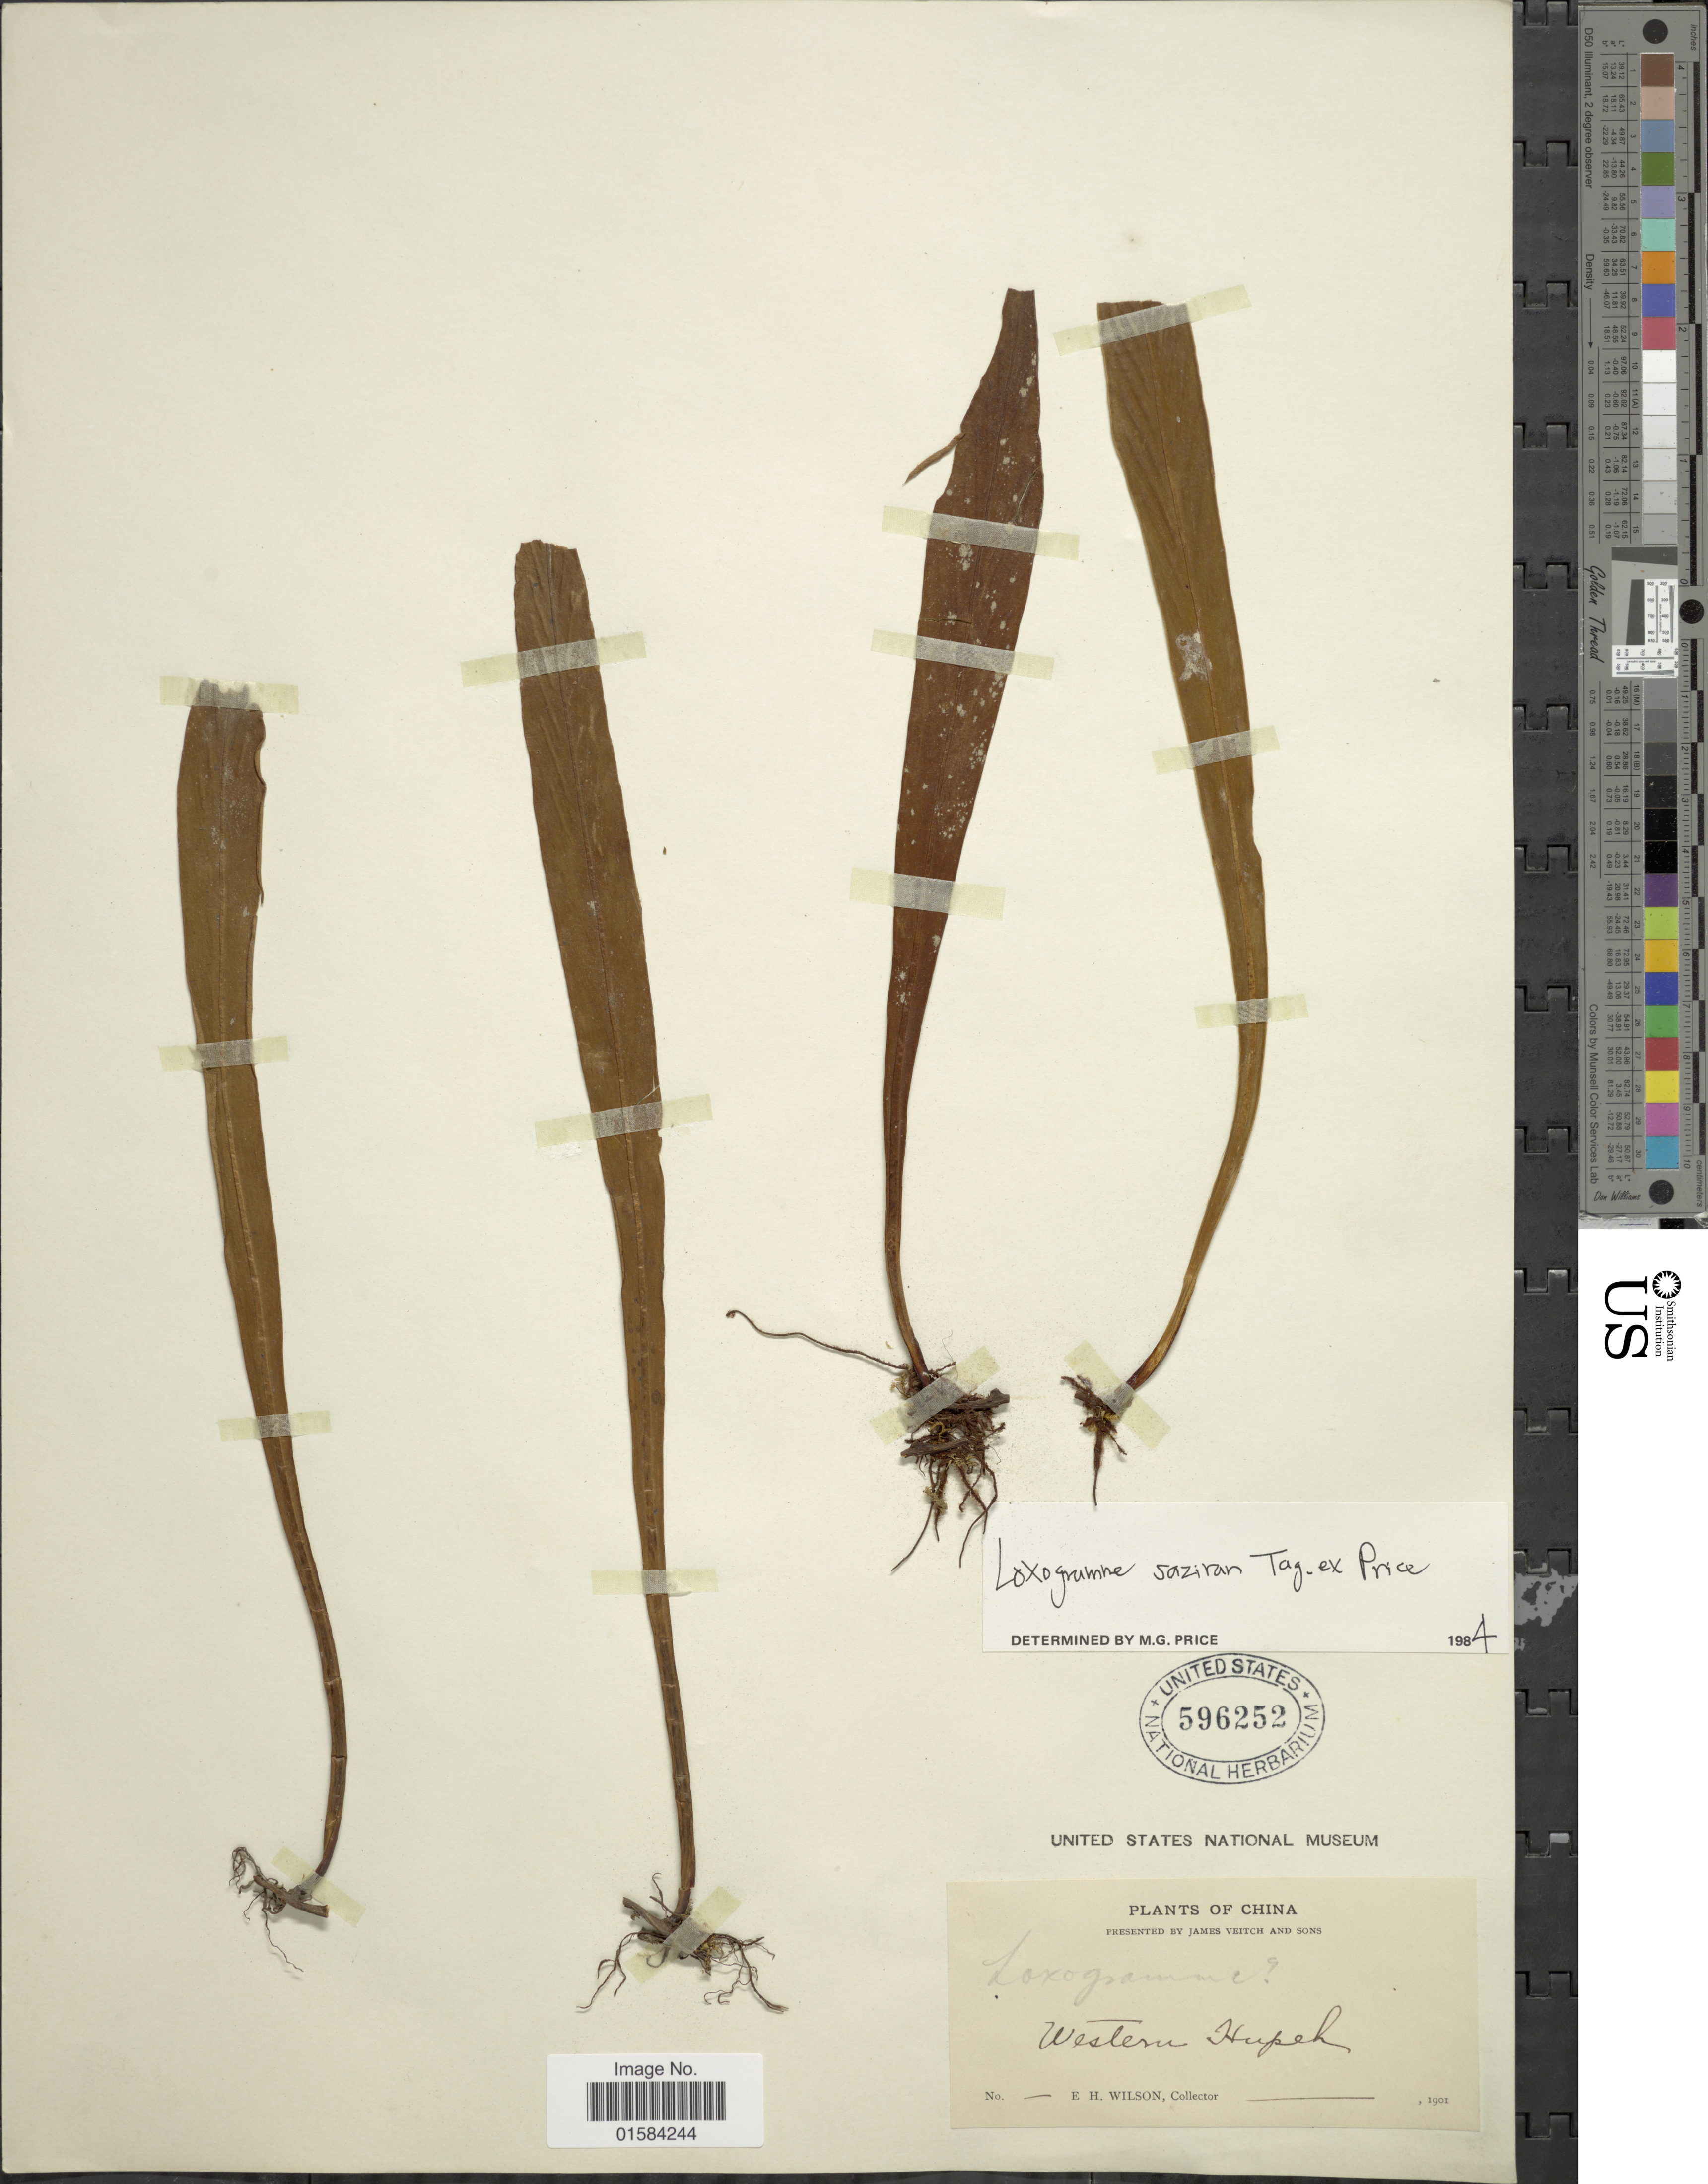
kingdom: Plantae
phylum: Tracheophyta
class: Polypodiopsida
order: Polypodiales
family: Polypodiaceae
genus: Loxogramme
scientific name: Loxogramme saziran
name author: Tagawa ex M.G. Price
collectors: E. Wilson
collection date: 1901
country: China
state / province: Hubei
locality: Western Hupeh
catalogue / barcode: US 596252